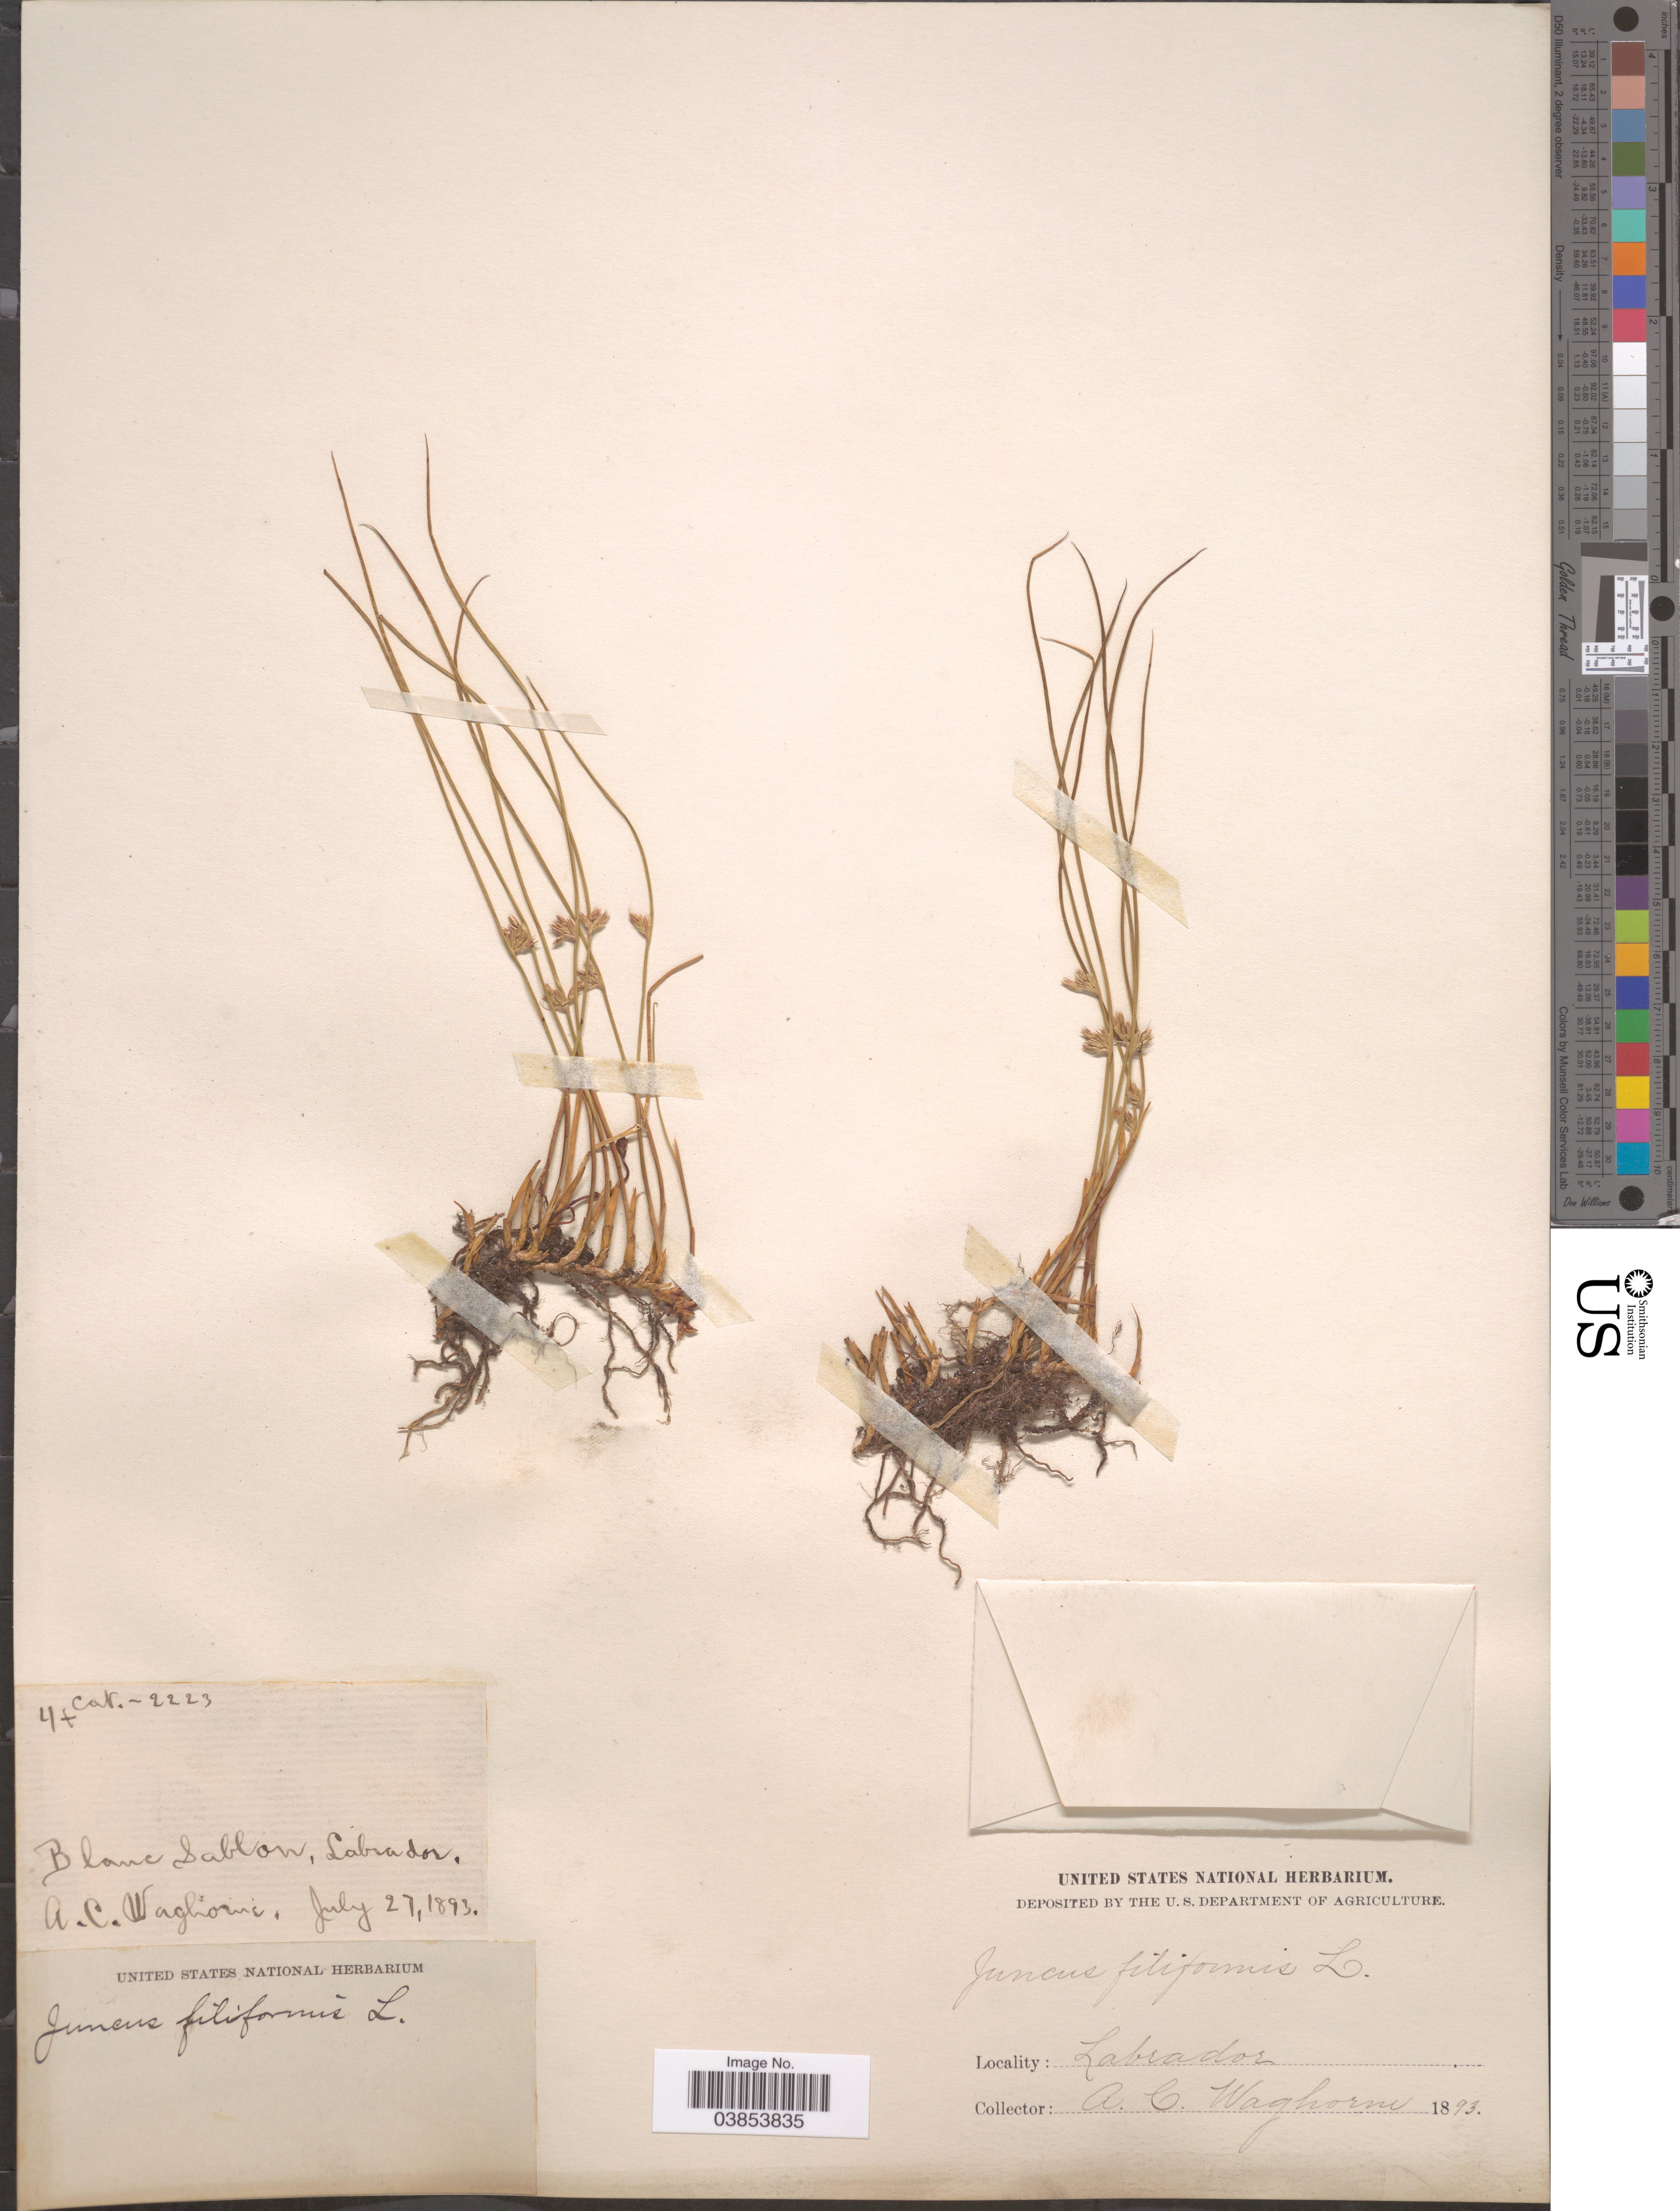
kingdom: Plantae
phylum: Tracheophyta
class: Liliopsida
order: Poales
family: Juncaceae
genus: Juncus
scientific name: Juncus filiformis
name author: L.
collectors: A. Waghorne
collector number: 4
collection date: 1893-07-27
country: Canada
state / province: Newfoundland and Labrador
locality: Blanc Sablon, Labrador.